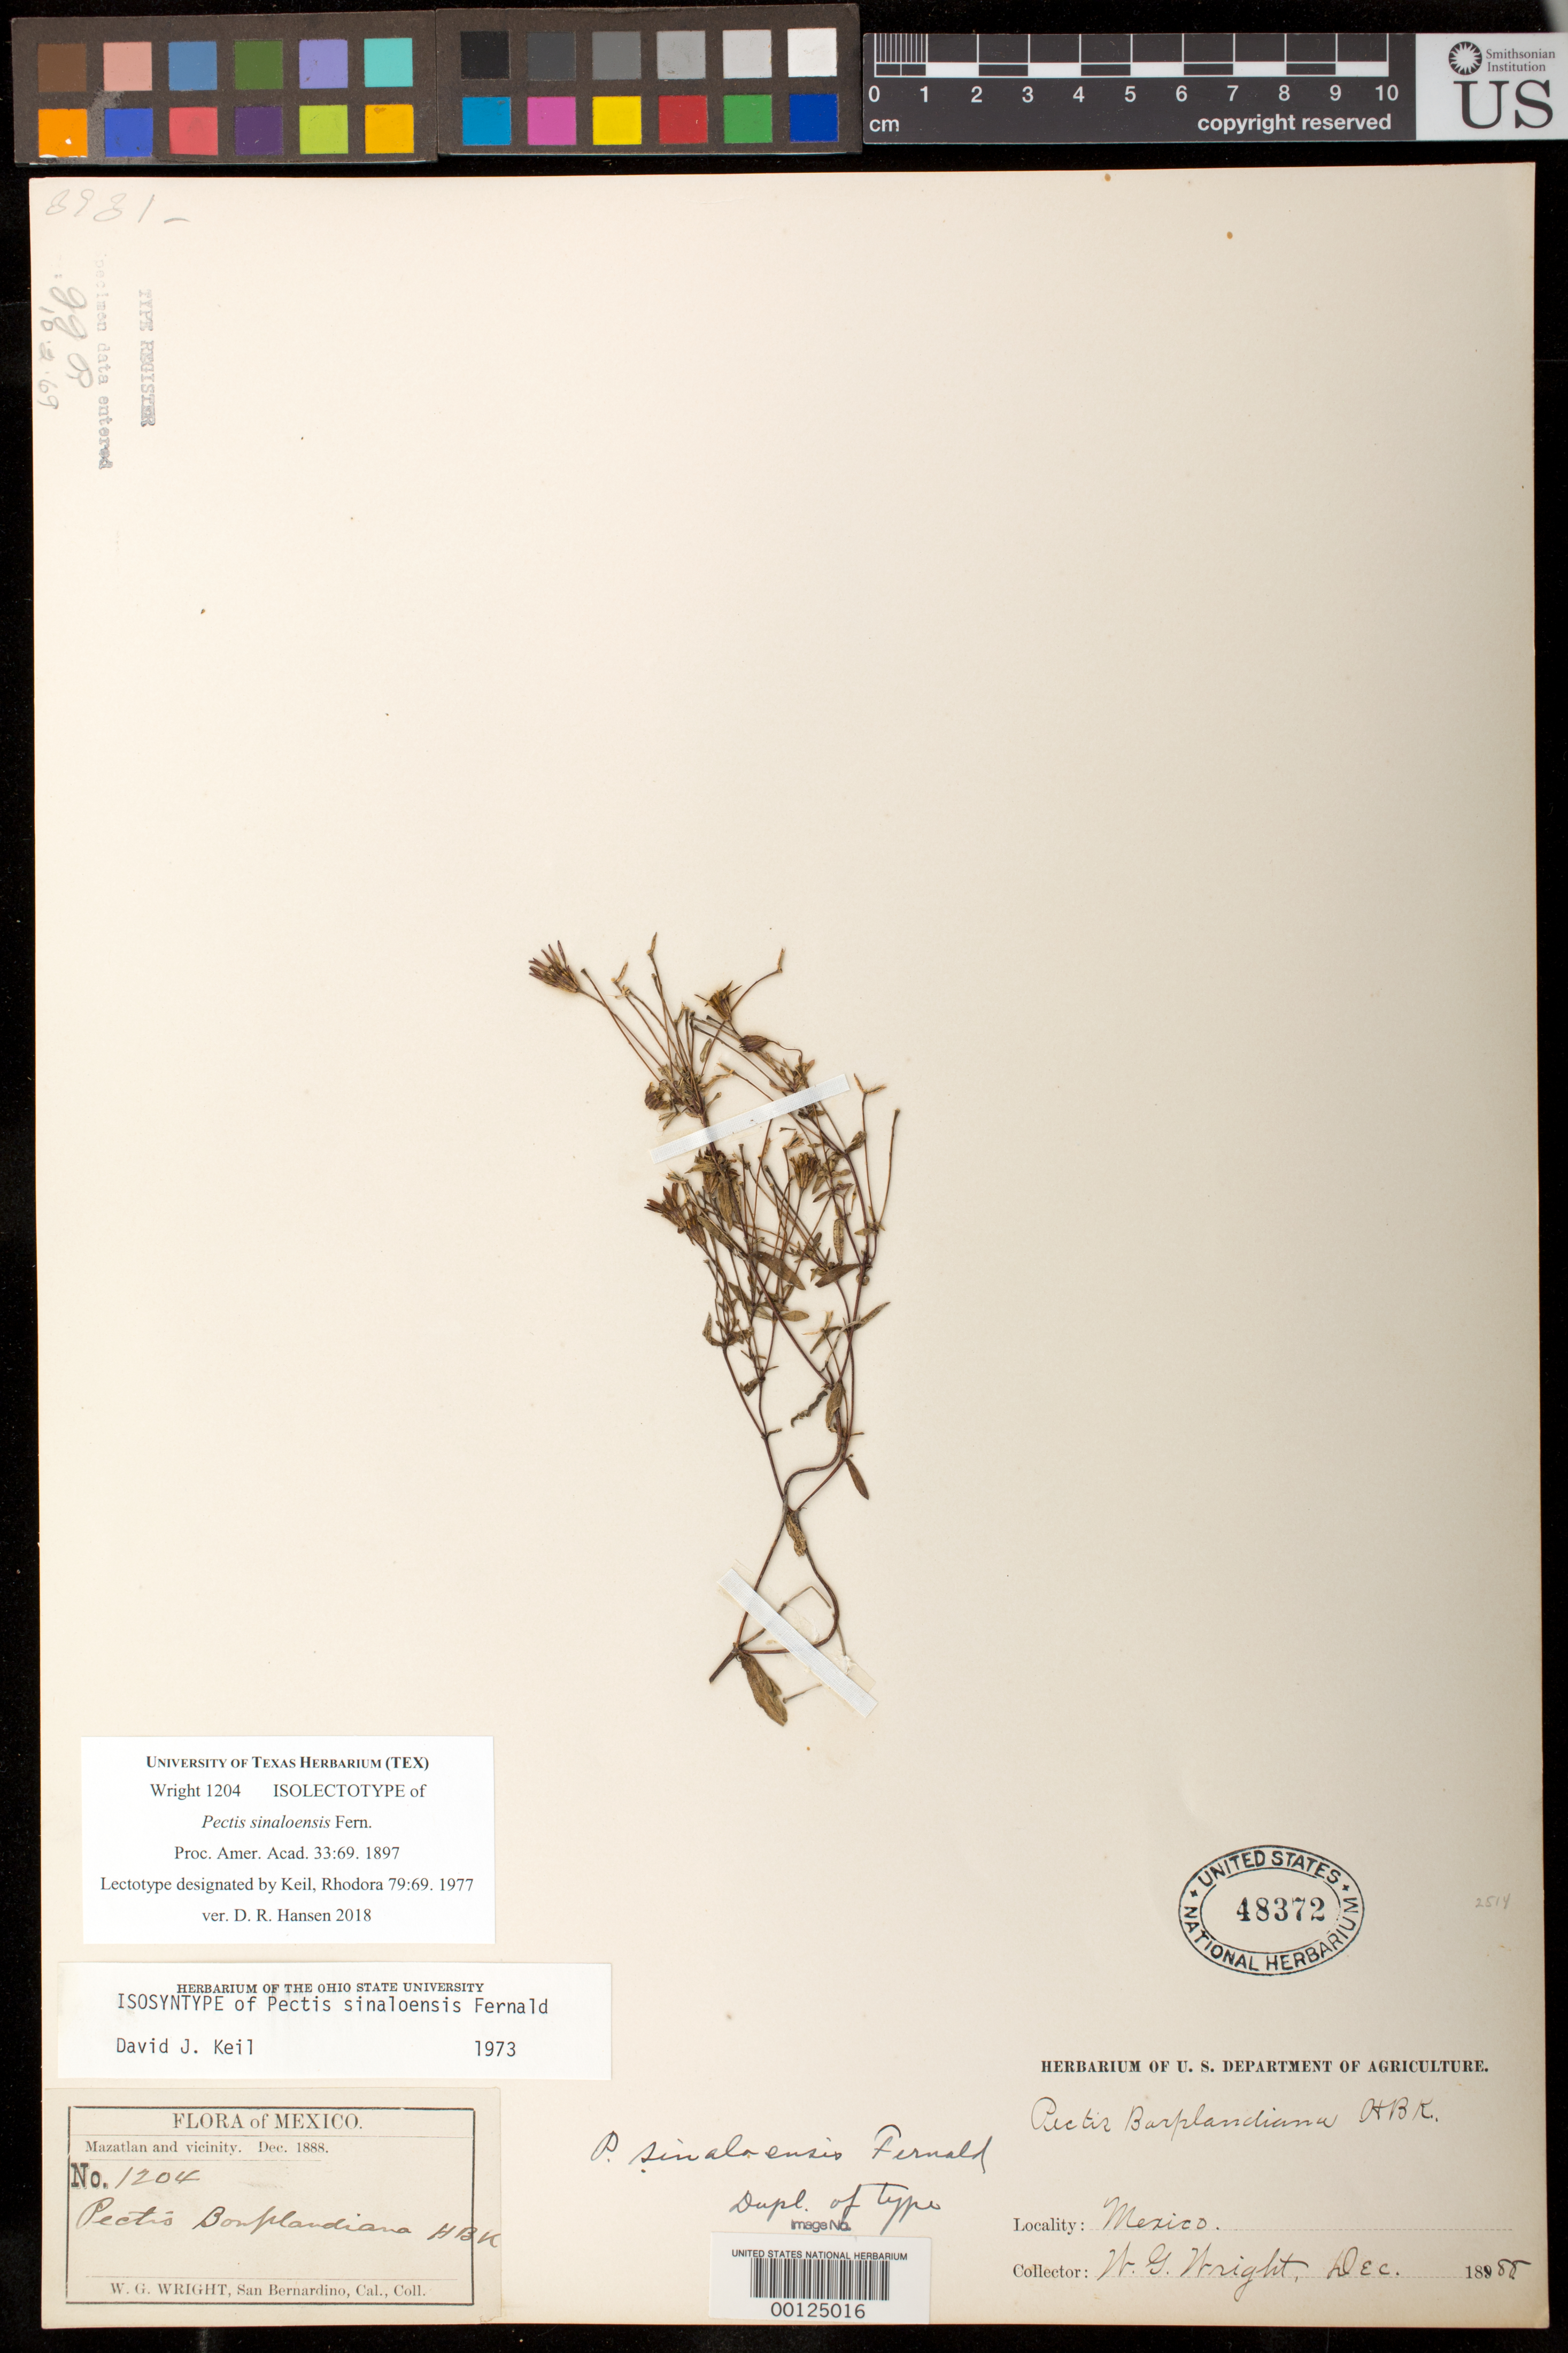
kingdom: Plantae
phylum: Tracheophyta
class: Magnoliopsida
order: Asterales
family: Asteraceae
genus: Pectis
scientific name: Pectis sinaloensis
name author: Fernald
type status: Isolectotype; Isosyntype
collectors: W. G. Wright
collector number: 1204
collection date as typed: Dec 1888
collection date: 1888-12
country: Mexico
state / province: Sinaloa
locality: Mazatlan.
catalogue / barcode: US 48372